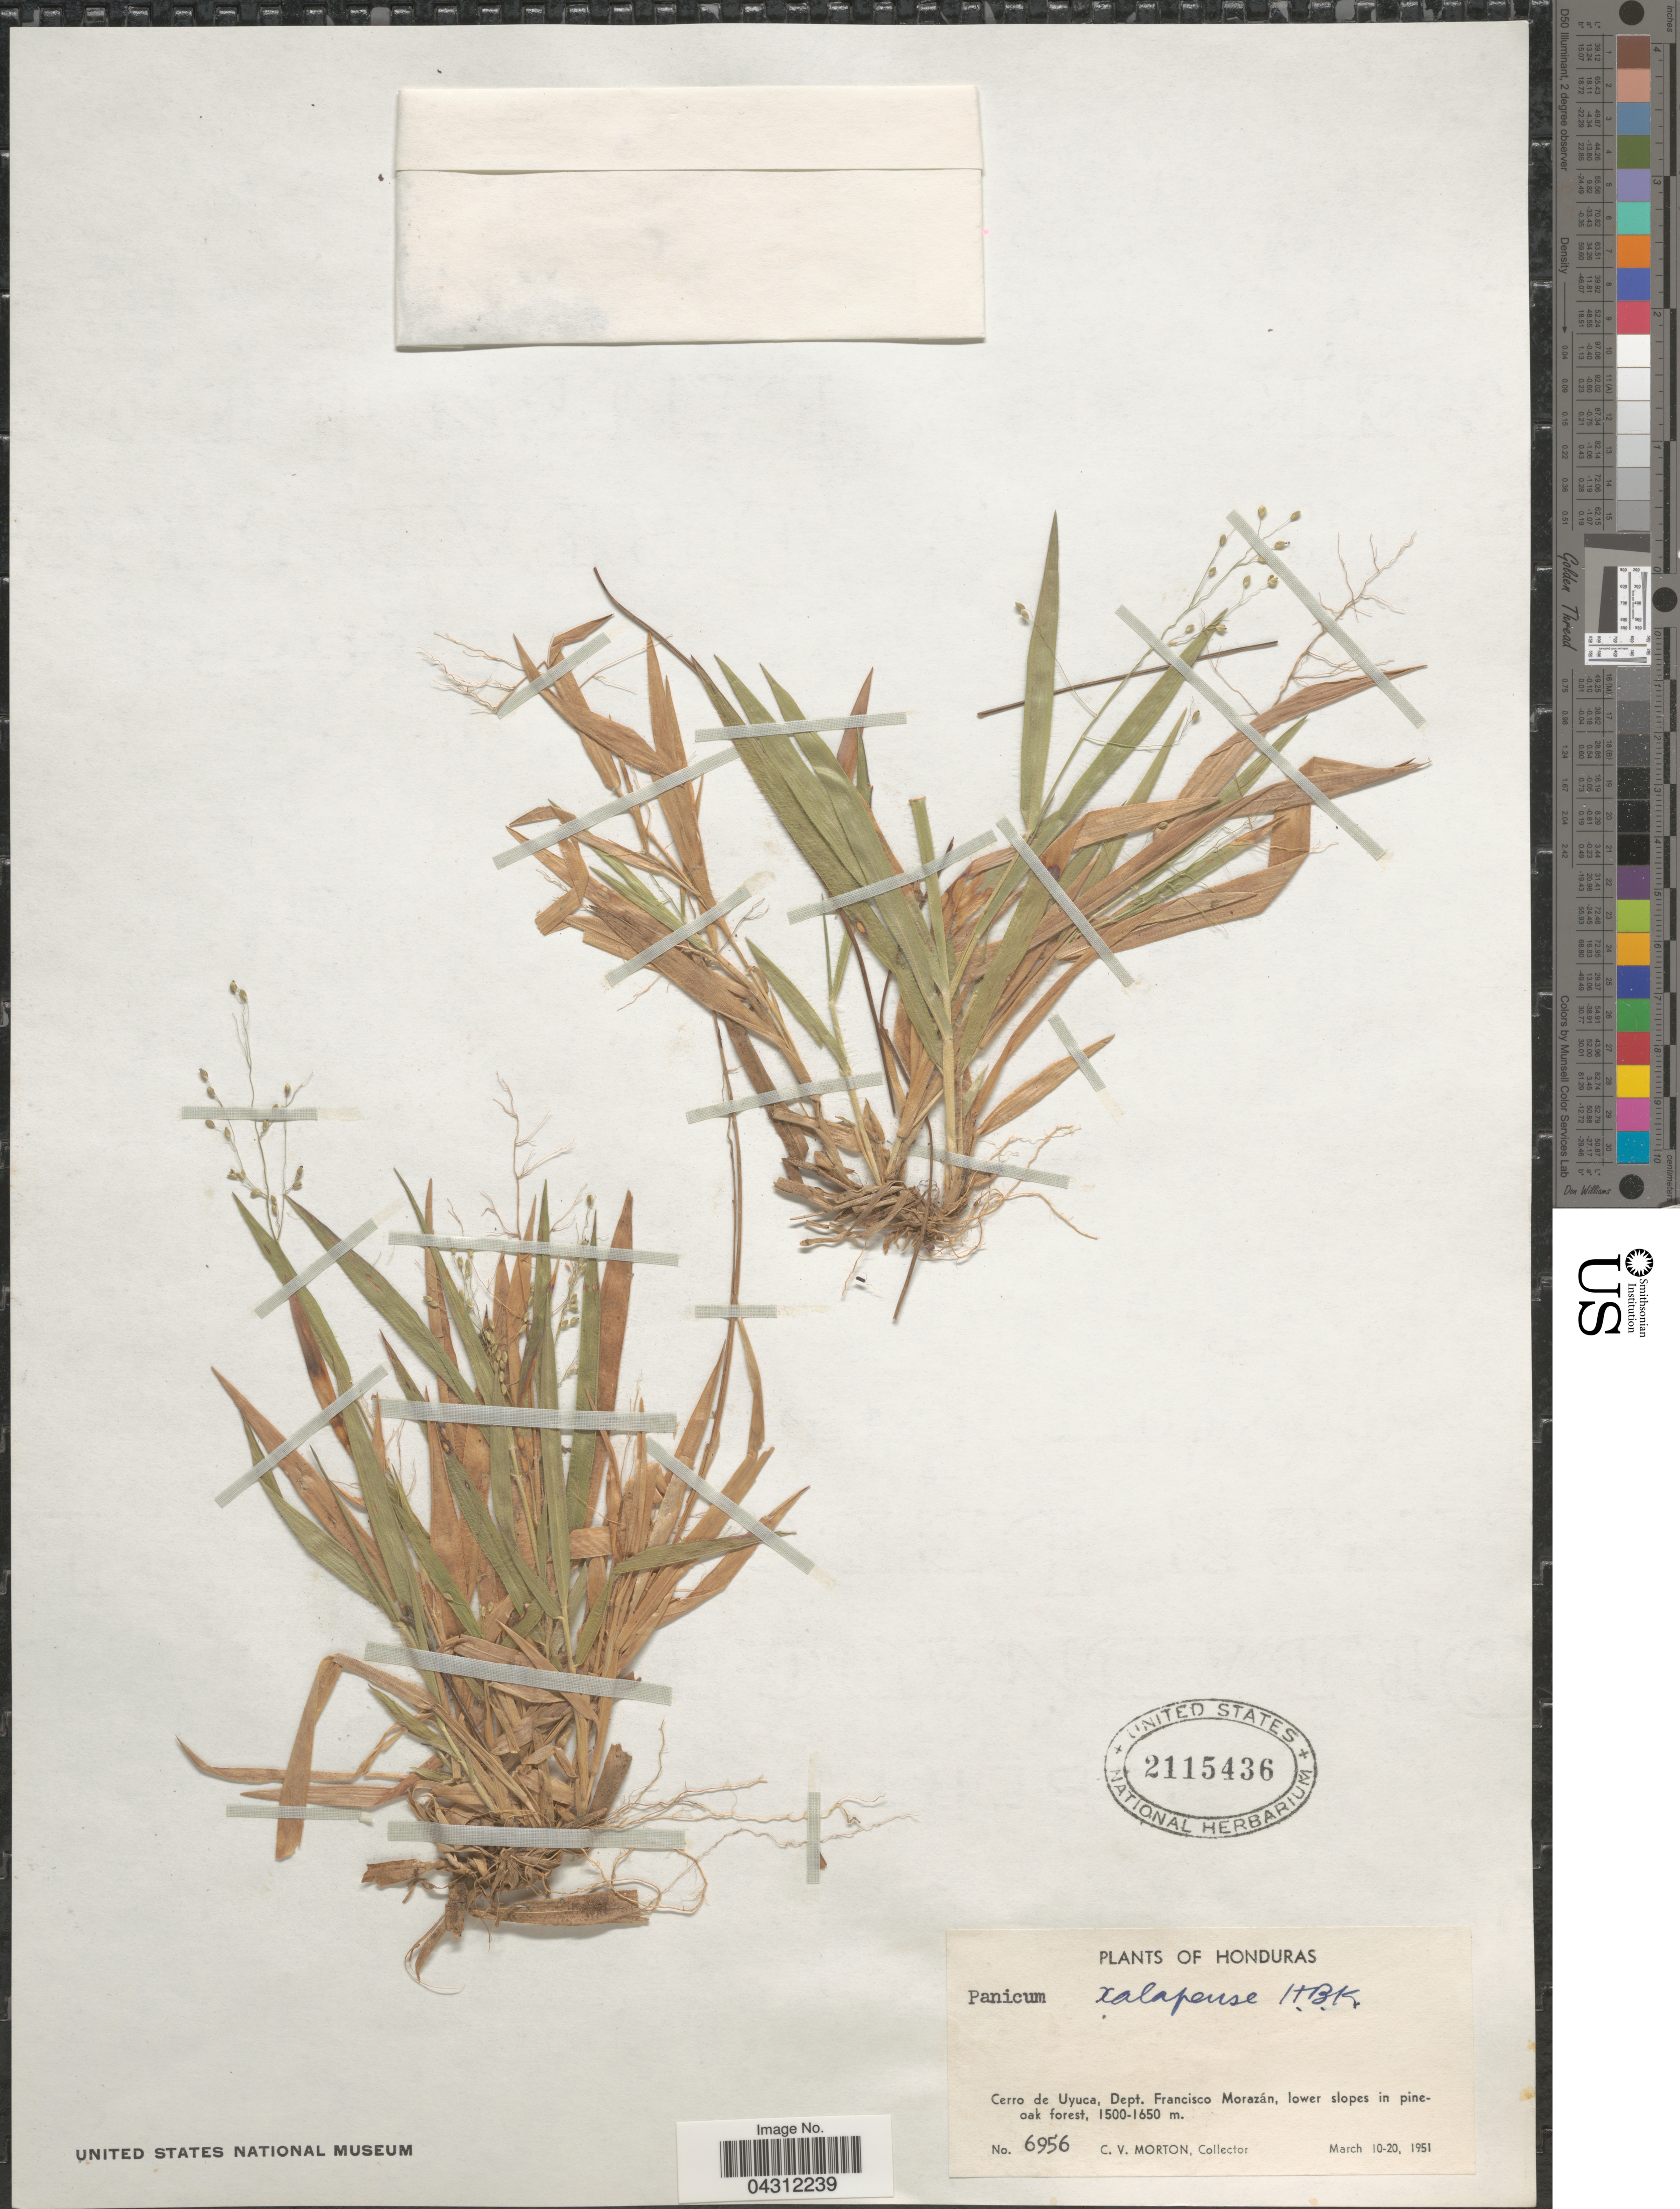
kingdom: Plantae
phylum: Tracheophyta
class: Liliopsida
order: Poales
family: Poaceae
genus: Dichanthelium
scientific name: Dichanthelium laxiflorum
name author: (Lam.) Gould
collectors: C. V. Morton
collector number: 6956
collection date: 1951-03-10/1951-03-20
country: Honduras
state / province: Fco. Morazán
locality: Cerro de Uyuca, Dept. Francisco Morazán, lower slopes in pine-oak forest.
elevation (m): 1500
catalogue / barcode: US 2115436